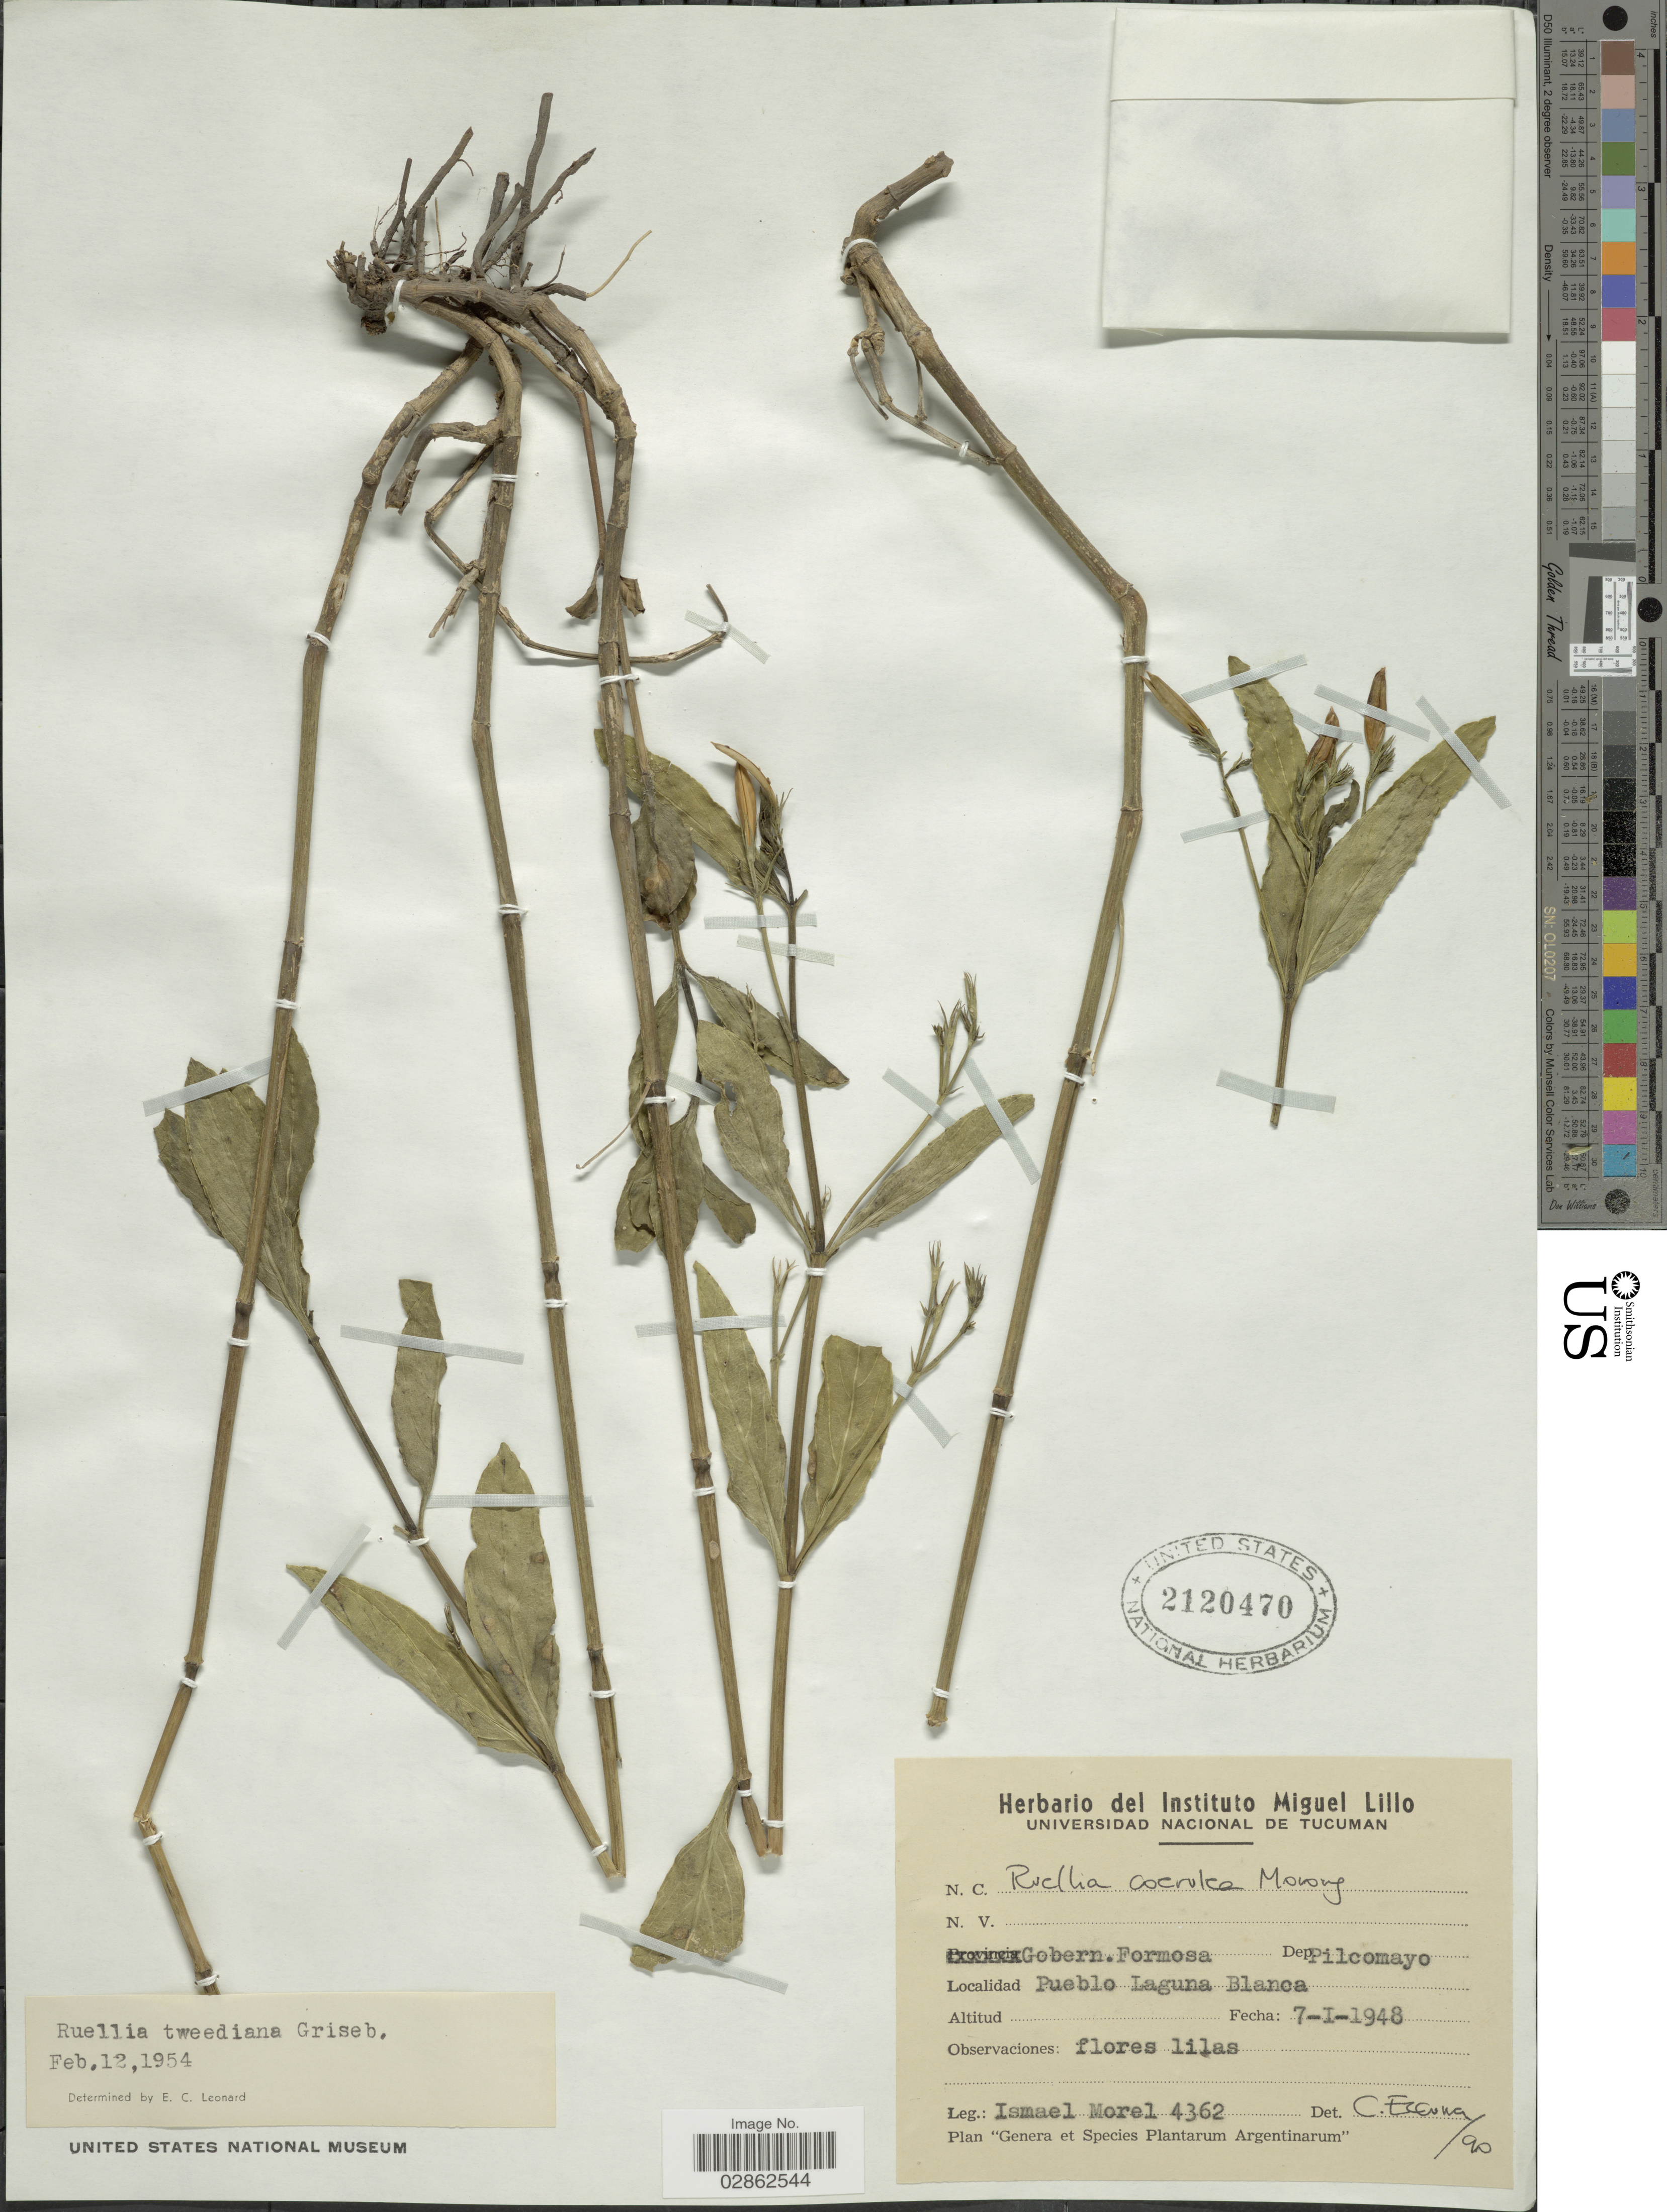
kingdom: Plantae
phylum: Tracheophyta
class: Magnoliopsida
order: Lamiales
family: Acanthaceae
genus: Ruellia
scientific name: Ruellia coerulea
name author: Morong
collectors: I. Morel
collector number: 4362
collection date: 1948-01-07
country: Argentina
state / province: Formosa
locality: Gobern. Formosa. Dep. Pilcomayo. Pueblo Laguna Blanca.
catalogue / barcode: US 2120470